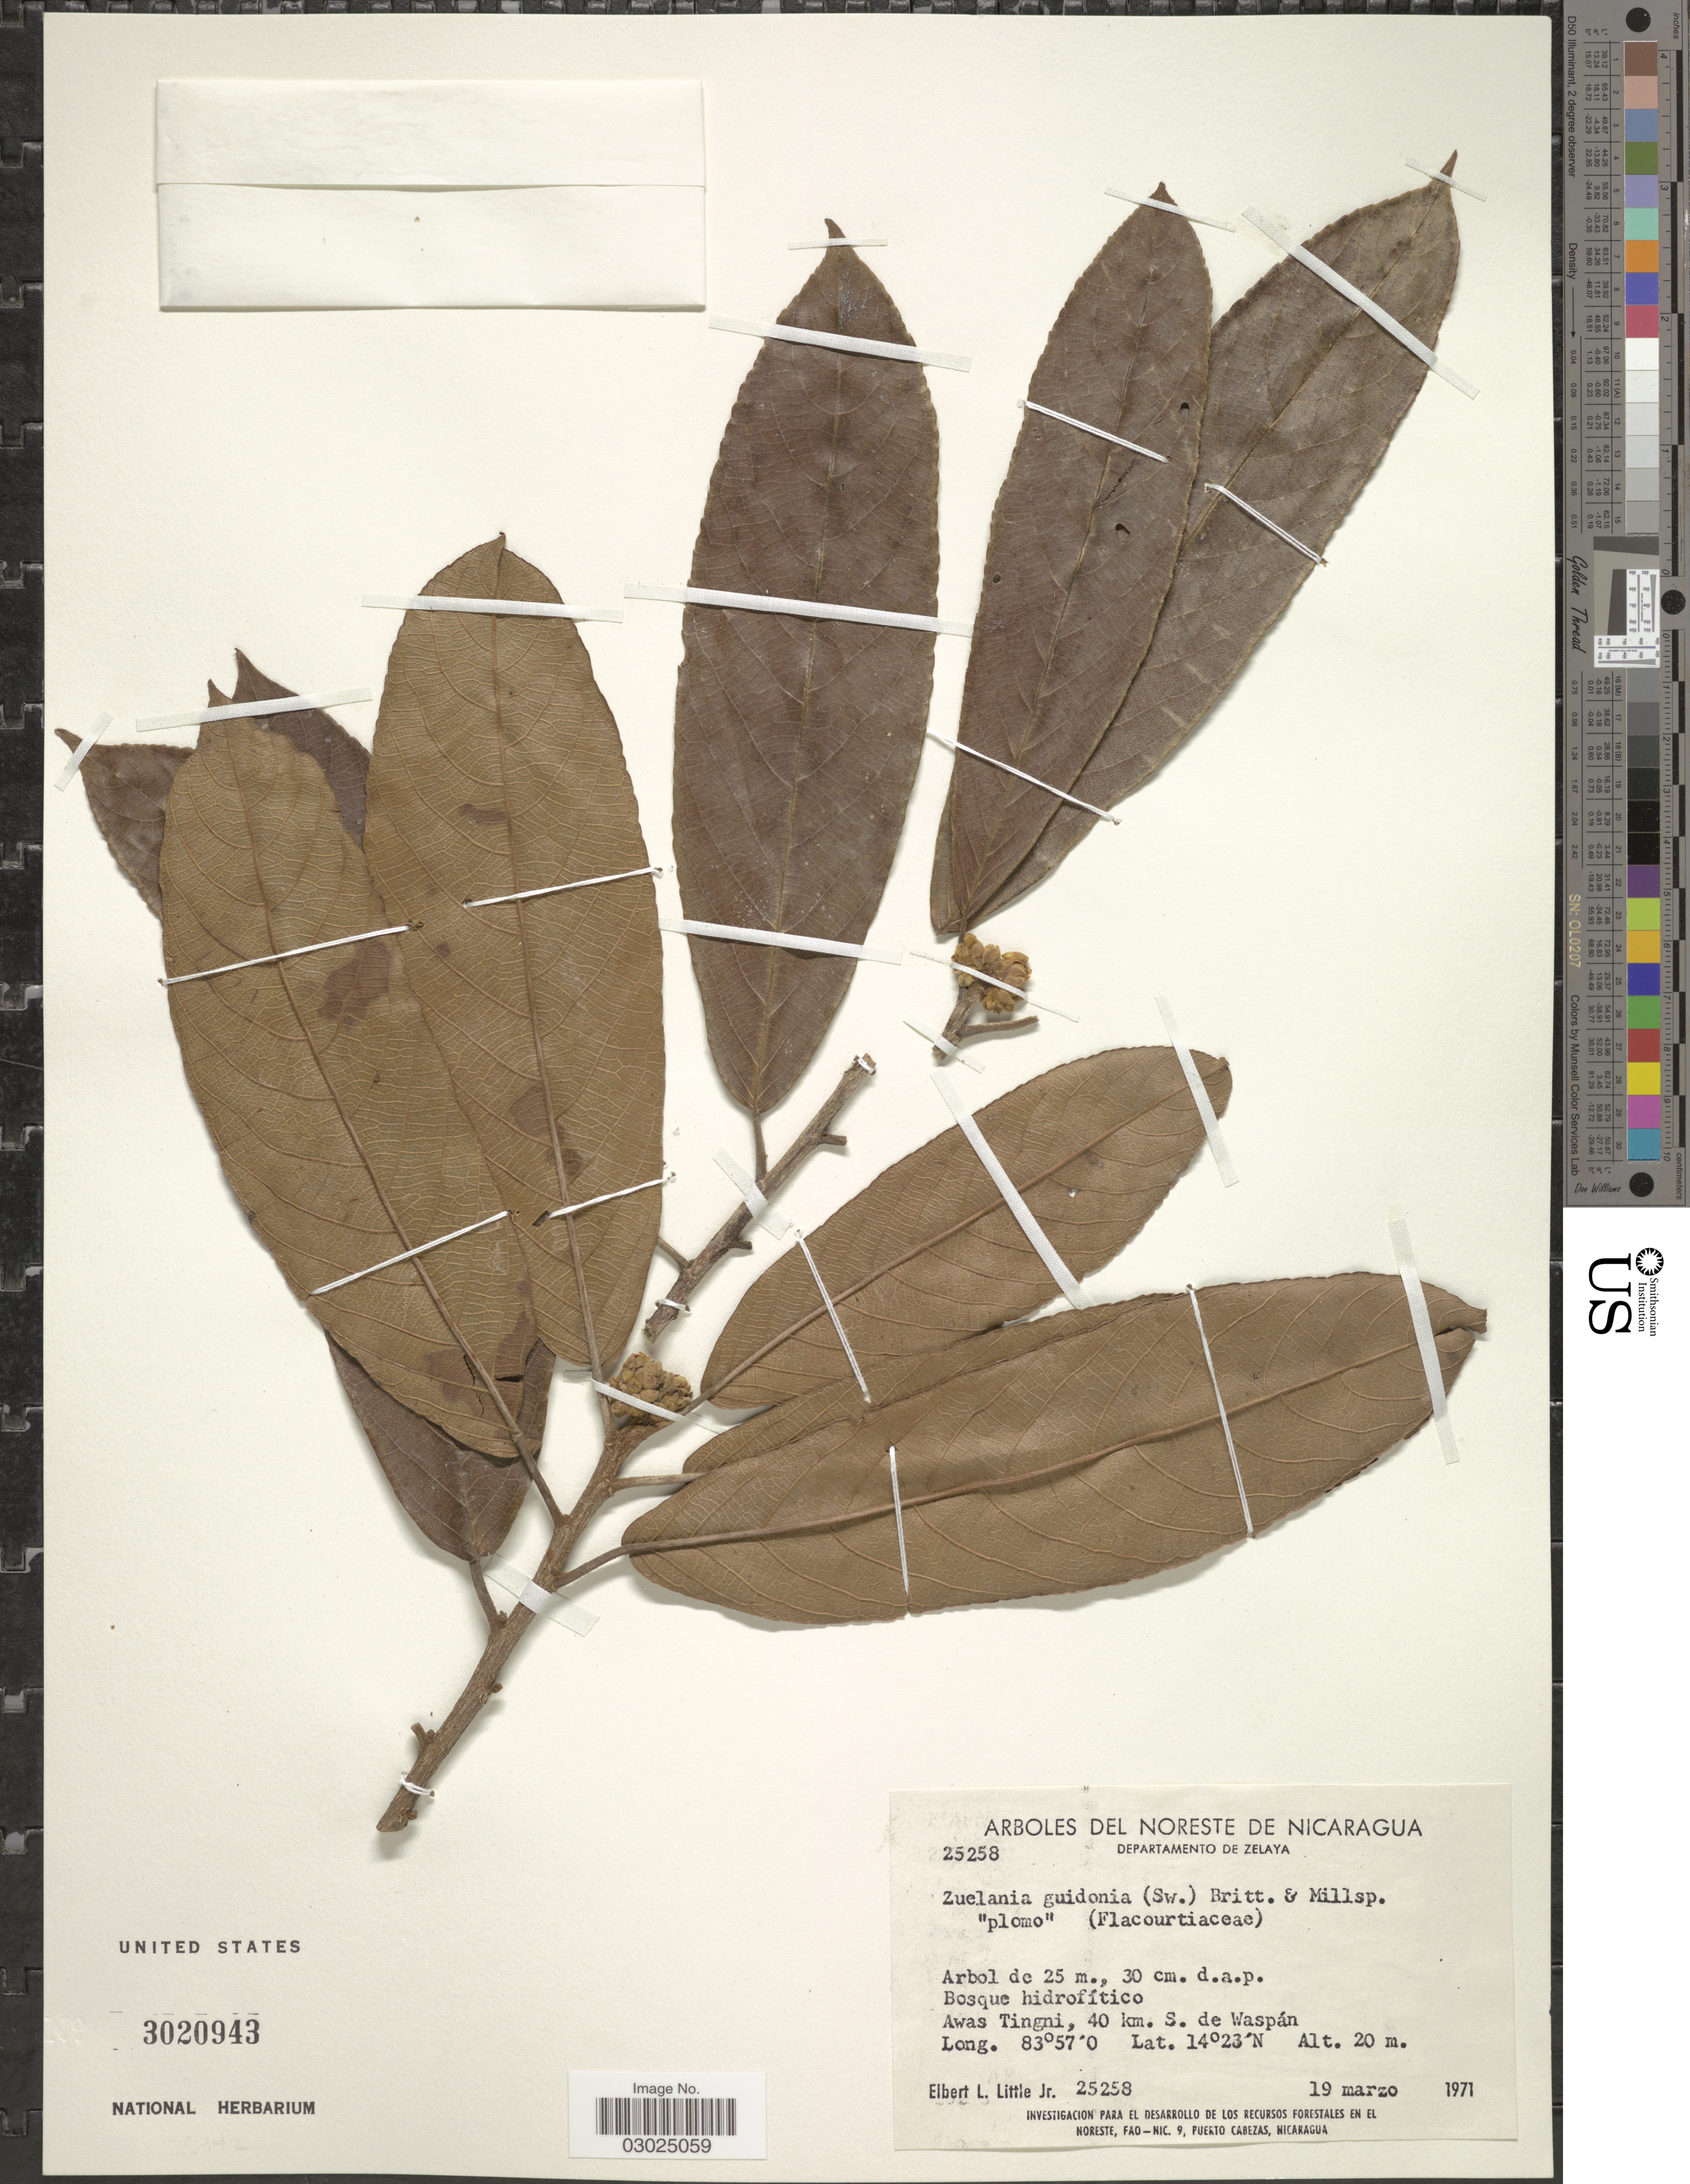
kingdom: Plantae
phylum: Tracheophyta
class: Magnoliopsida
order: Malpighiales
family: Salicaceae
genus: Casearia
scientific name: Casearia laetioides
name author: (A. Rich.) Warb.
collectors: E. L. Little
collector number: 25258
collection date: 1971-03-19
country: Nicaragua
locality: Departamento de Zelaya. Awas Tingni, 40 km. S. de Waspán.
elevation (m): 20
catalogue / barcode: US 3020943